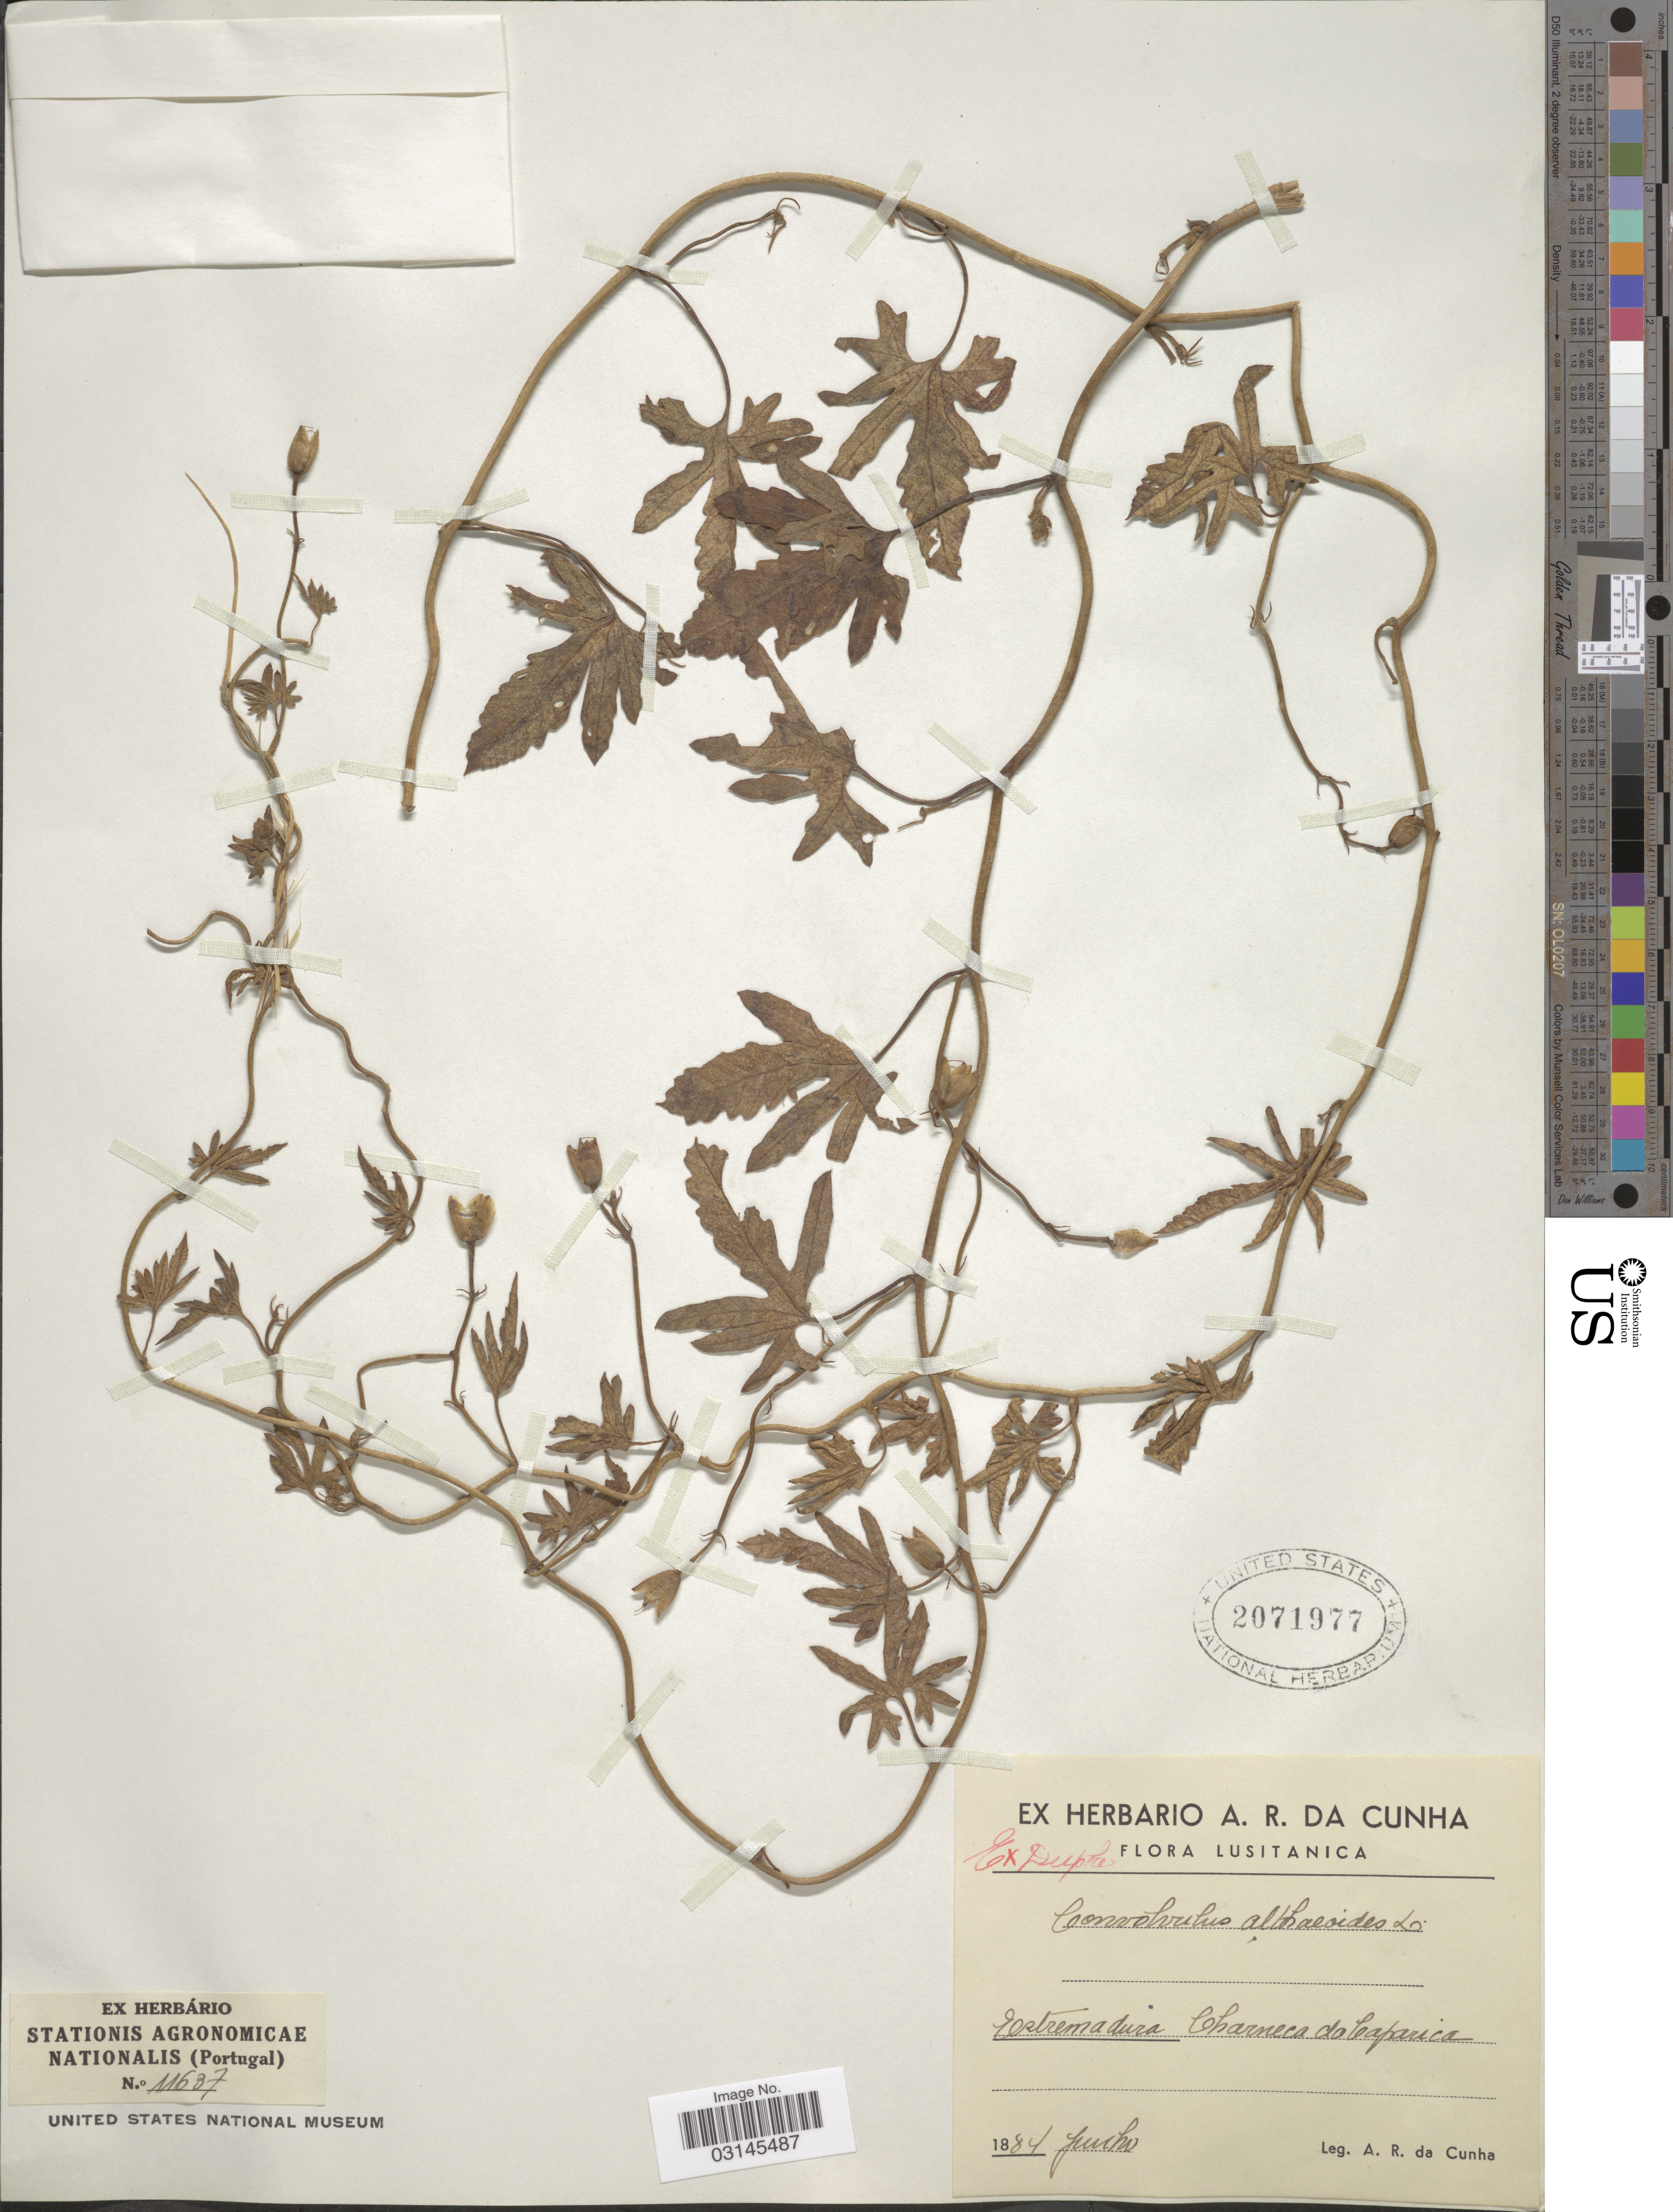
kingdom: Plantae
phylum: Tracheophyta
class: Magnoliopsida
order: Solanales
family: Convolvulaceae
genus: Convolvulus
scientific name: Convolvulus althaeoides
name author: L.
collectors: A. Da Cunha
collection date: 1884-06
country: Portugal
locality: Lusitanica. Estremadura Charneca da Caparica.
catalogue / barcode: US 2071977